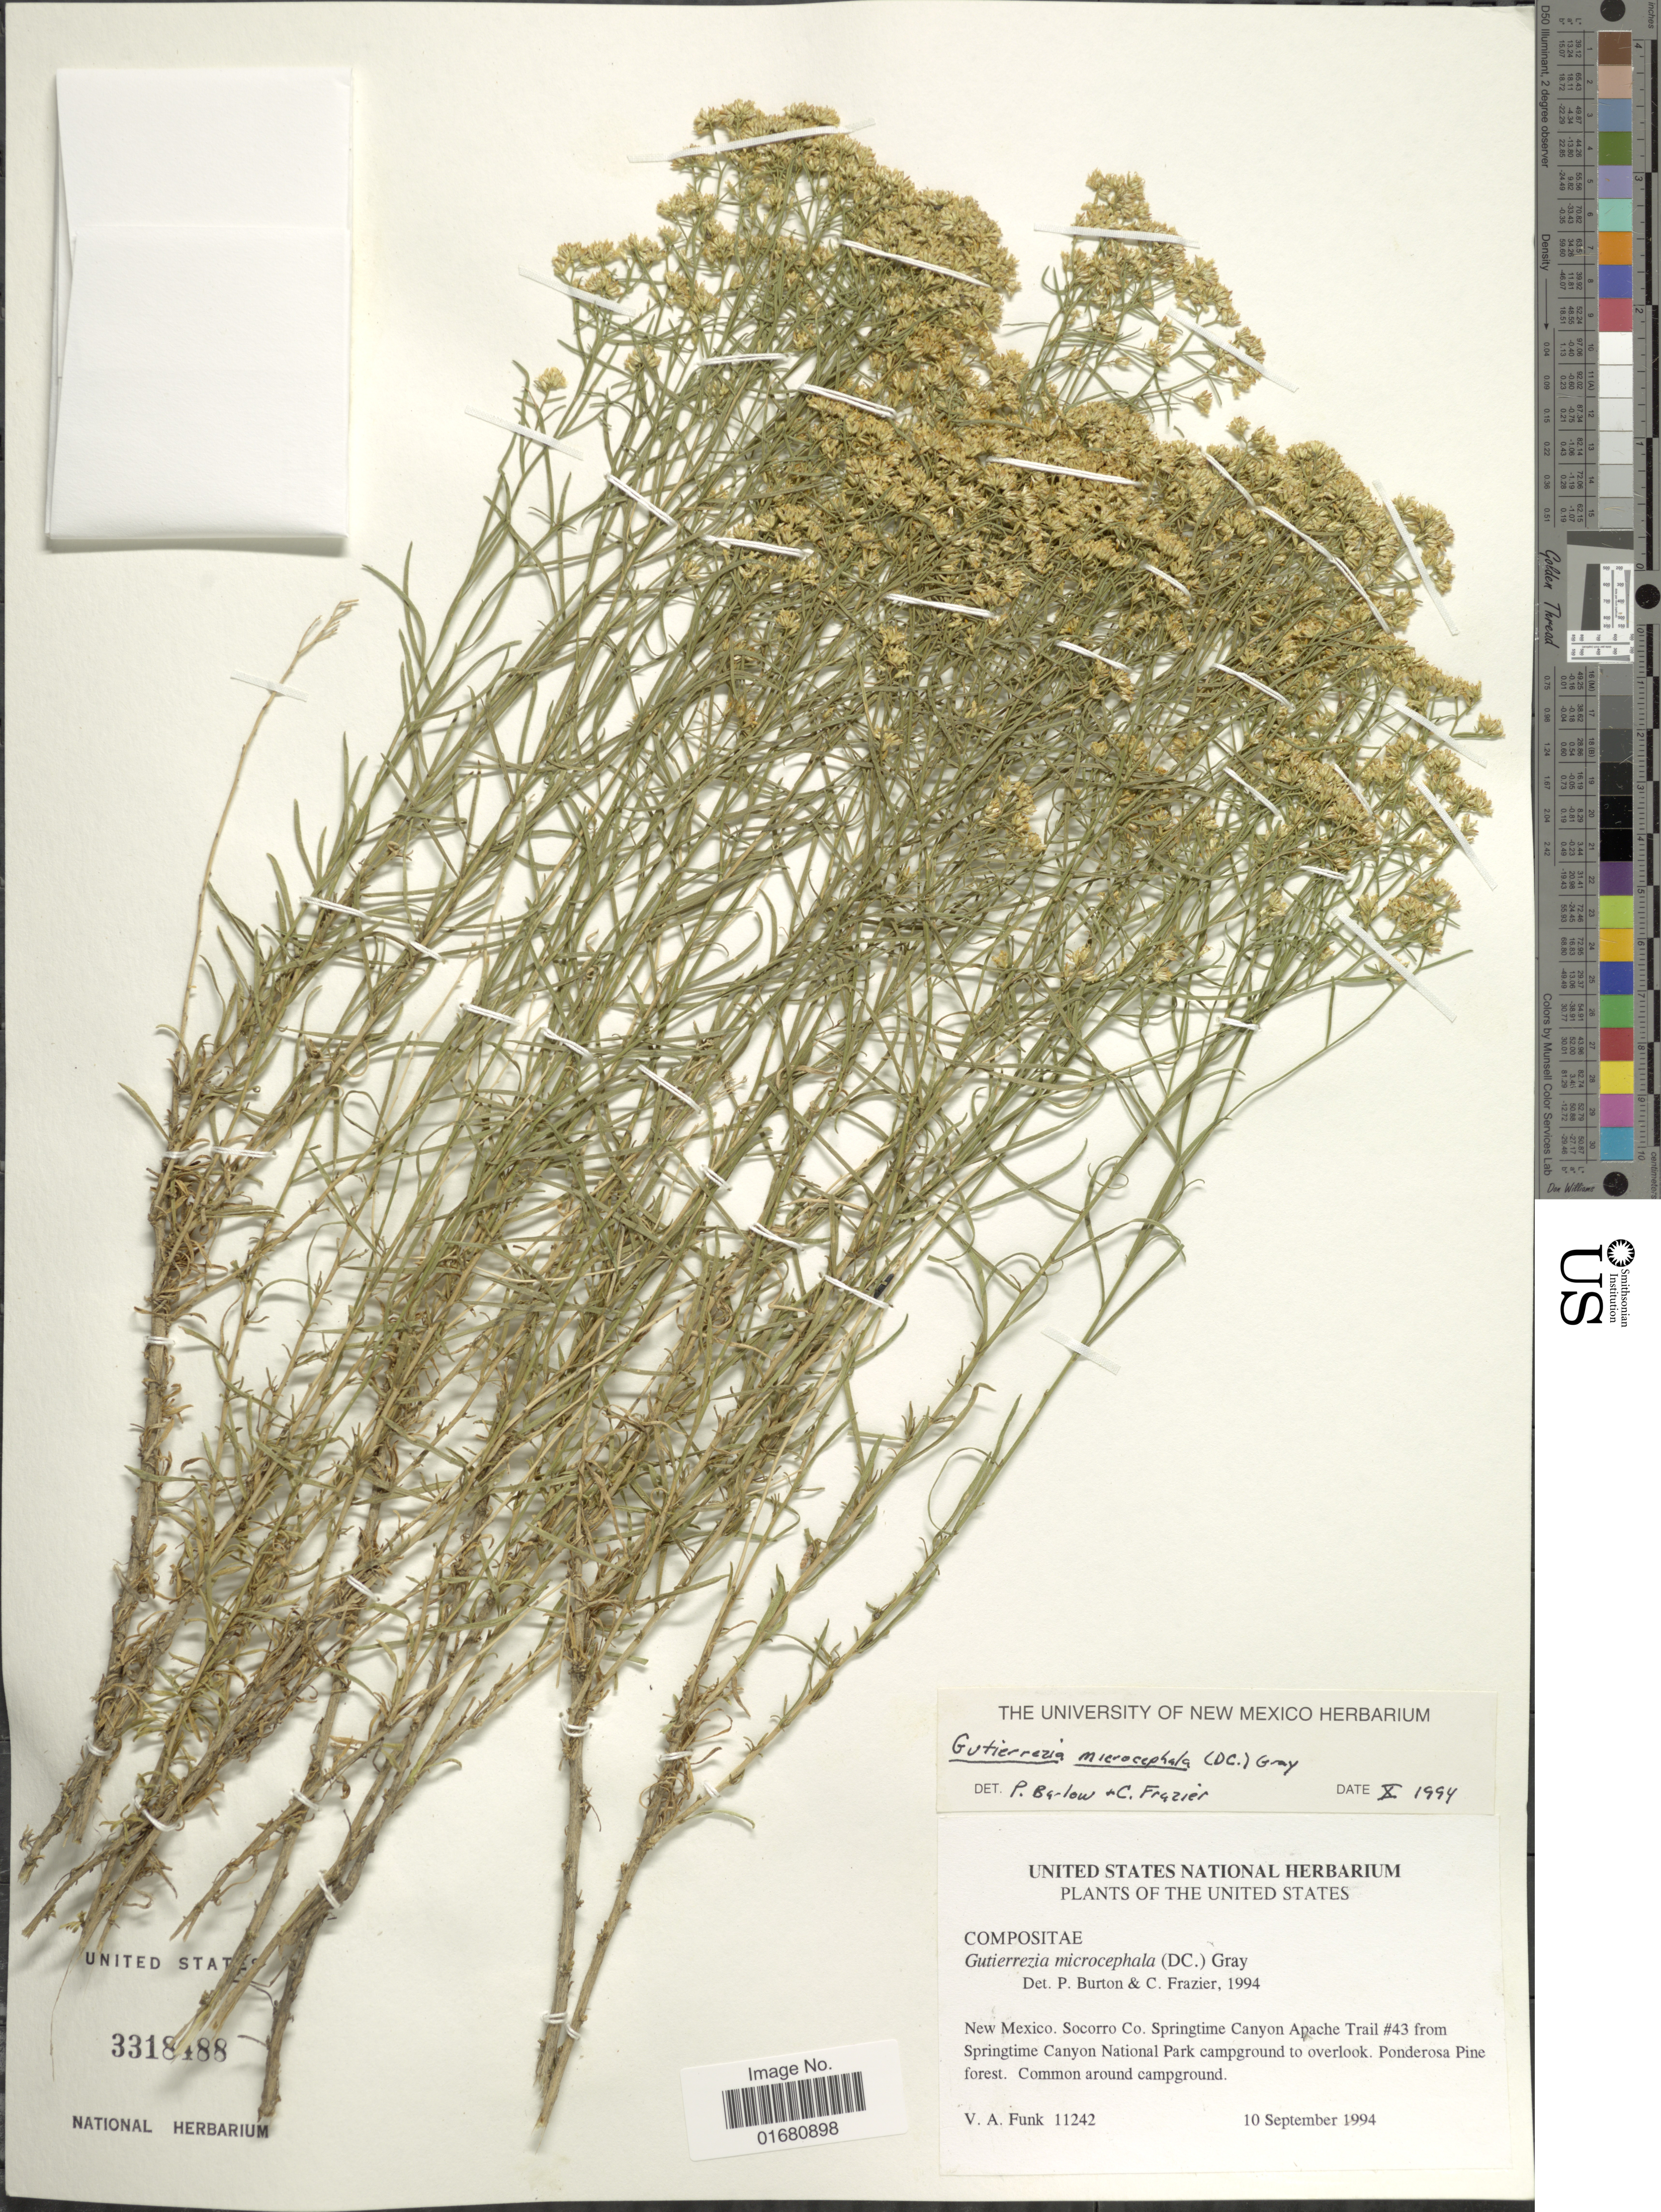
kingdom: Plantae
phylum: Tracheophyta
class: Magnoliopsida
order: Asterales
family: Asteraceae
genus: Gutierrezia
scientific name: Gutierrezia microcephala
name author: (DC.) A. Gray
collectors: V. Funk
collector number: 11242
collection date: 1994-09-10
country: United States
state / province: New Mexico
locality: Socorro Co. Springtime Canyon Apache Trail #43 from Springtime Canyon National Park to overlook, Ponderosa Pine forest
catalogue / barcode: US 3318488